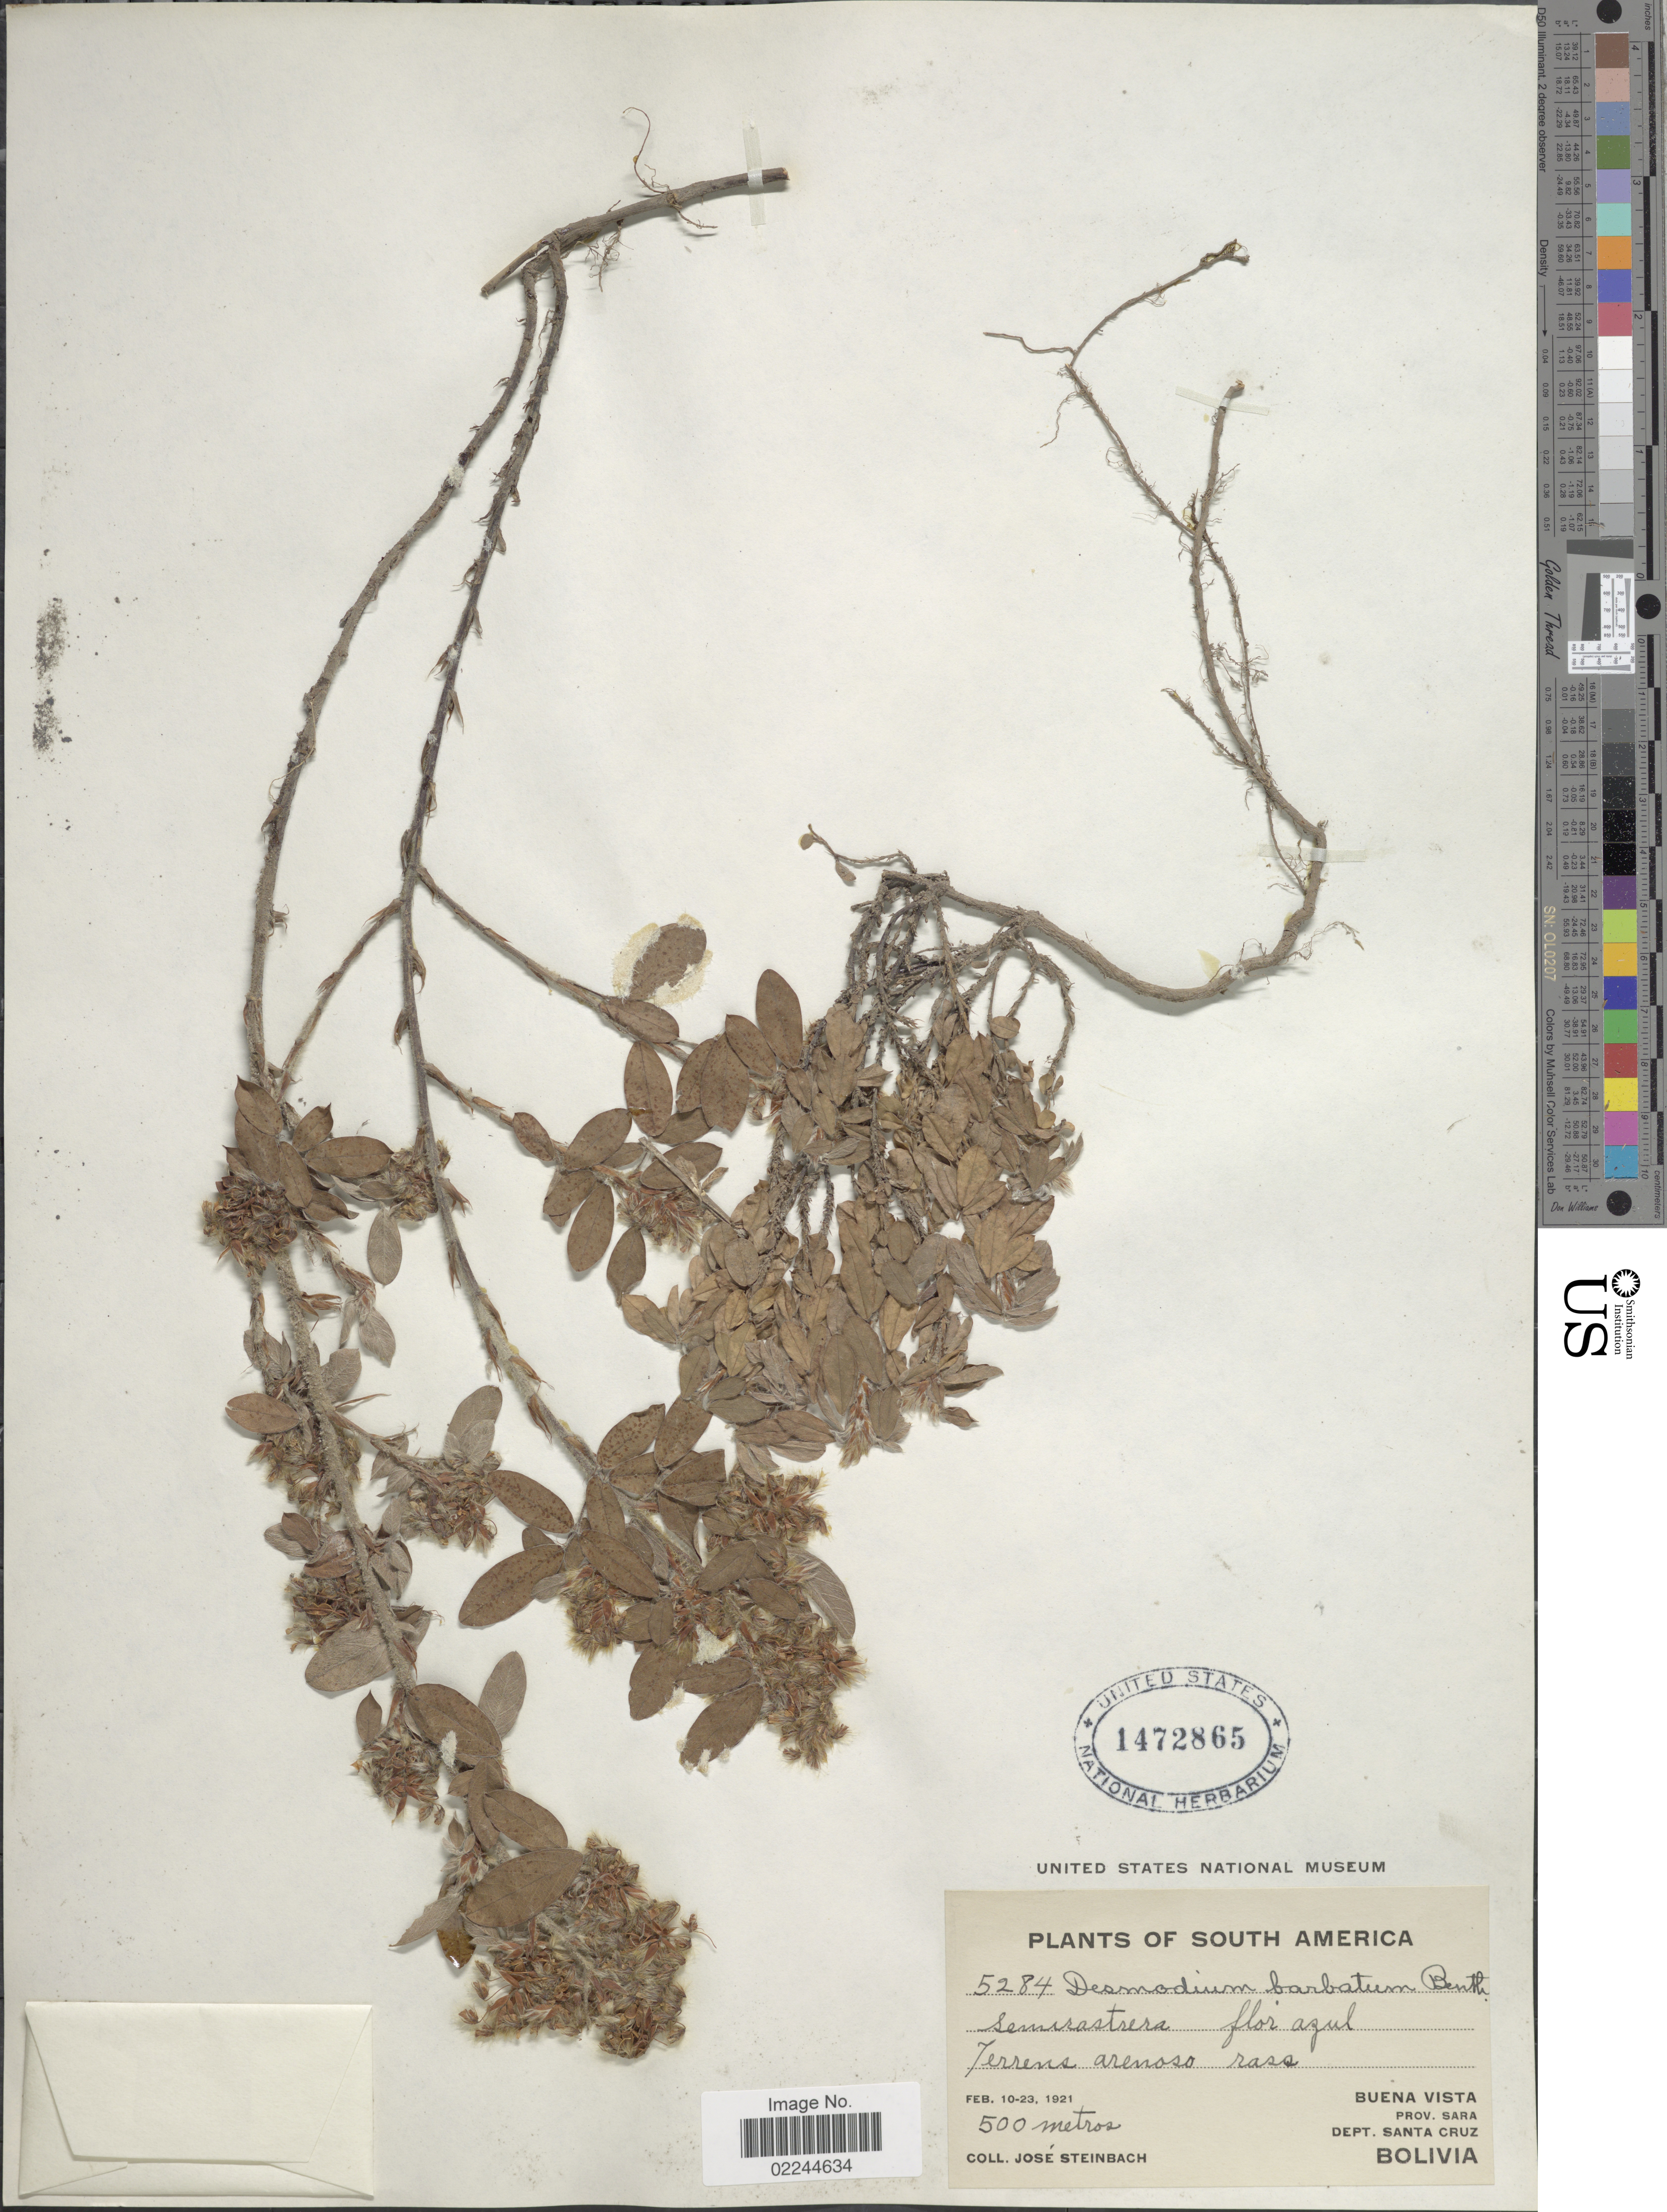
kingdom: Plantae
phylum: Tracheophyta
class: Magnoliopsida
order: Fabales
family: Fabaceae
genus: Grona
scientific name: Grona barbata var. barbata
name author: (L.) H. Ohashi & K. Ohashi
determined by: Strong, Mark T., (BOT), Smithsonian Institution - National Museum of Natural History (UNITED STATES)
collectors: J. Steinbach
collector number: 5284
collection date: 1921-02-10/1921-02-23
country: Bolivia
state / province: Santa Cruz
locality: Buena Vista. Prov. Sara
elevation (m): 500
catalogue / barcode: US 1472865